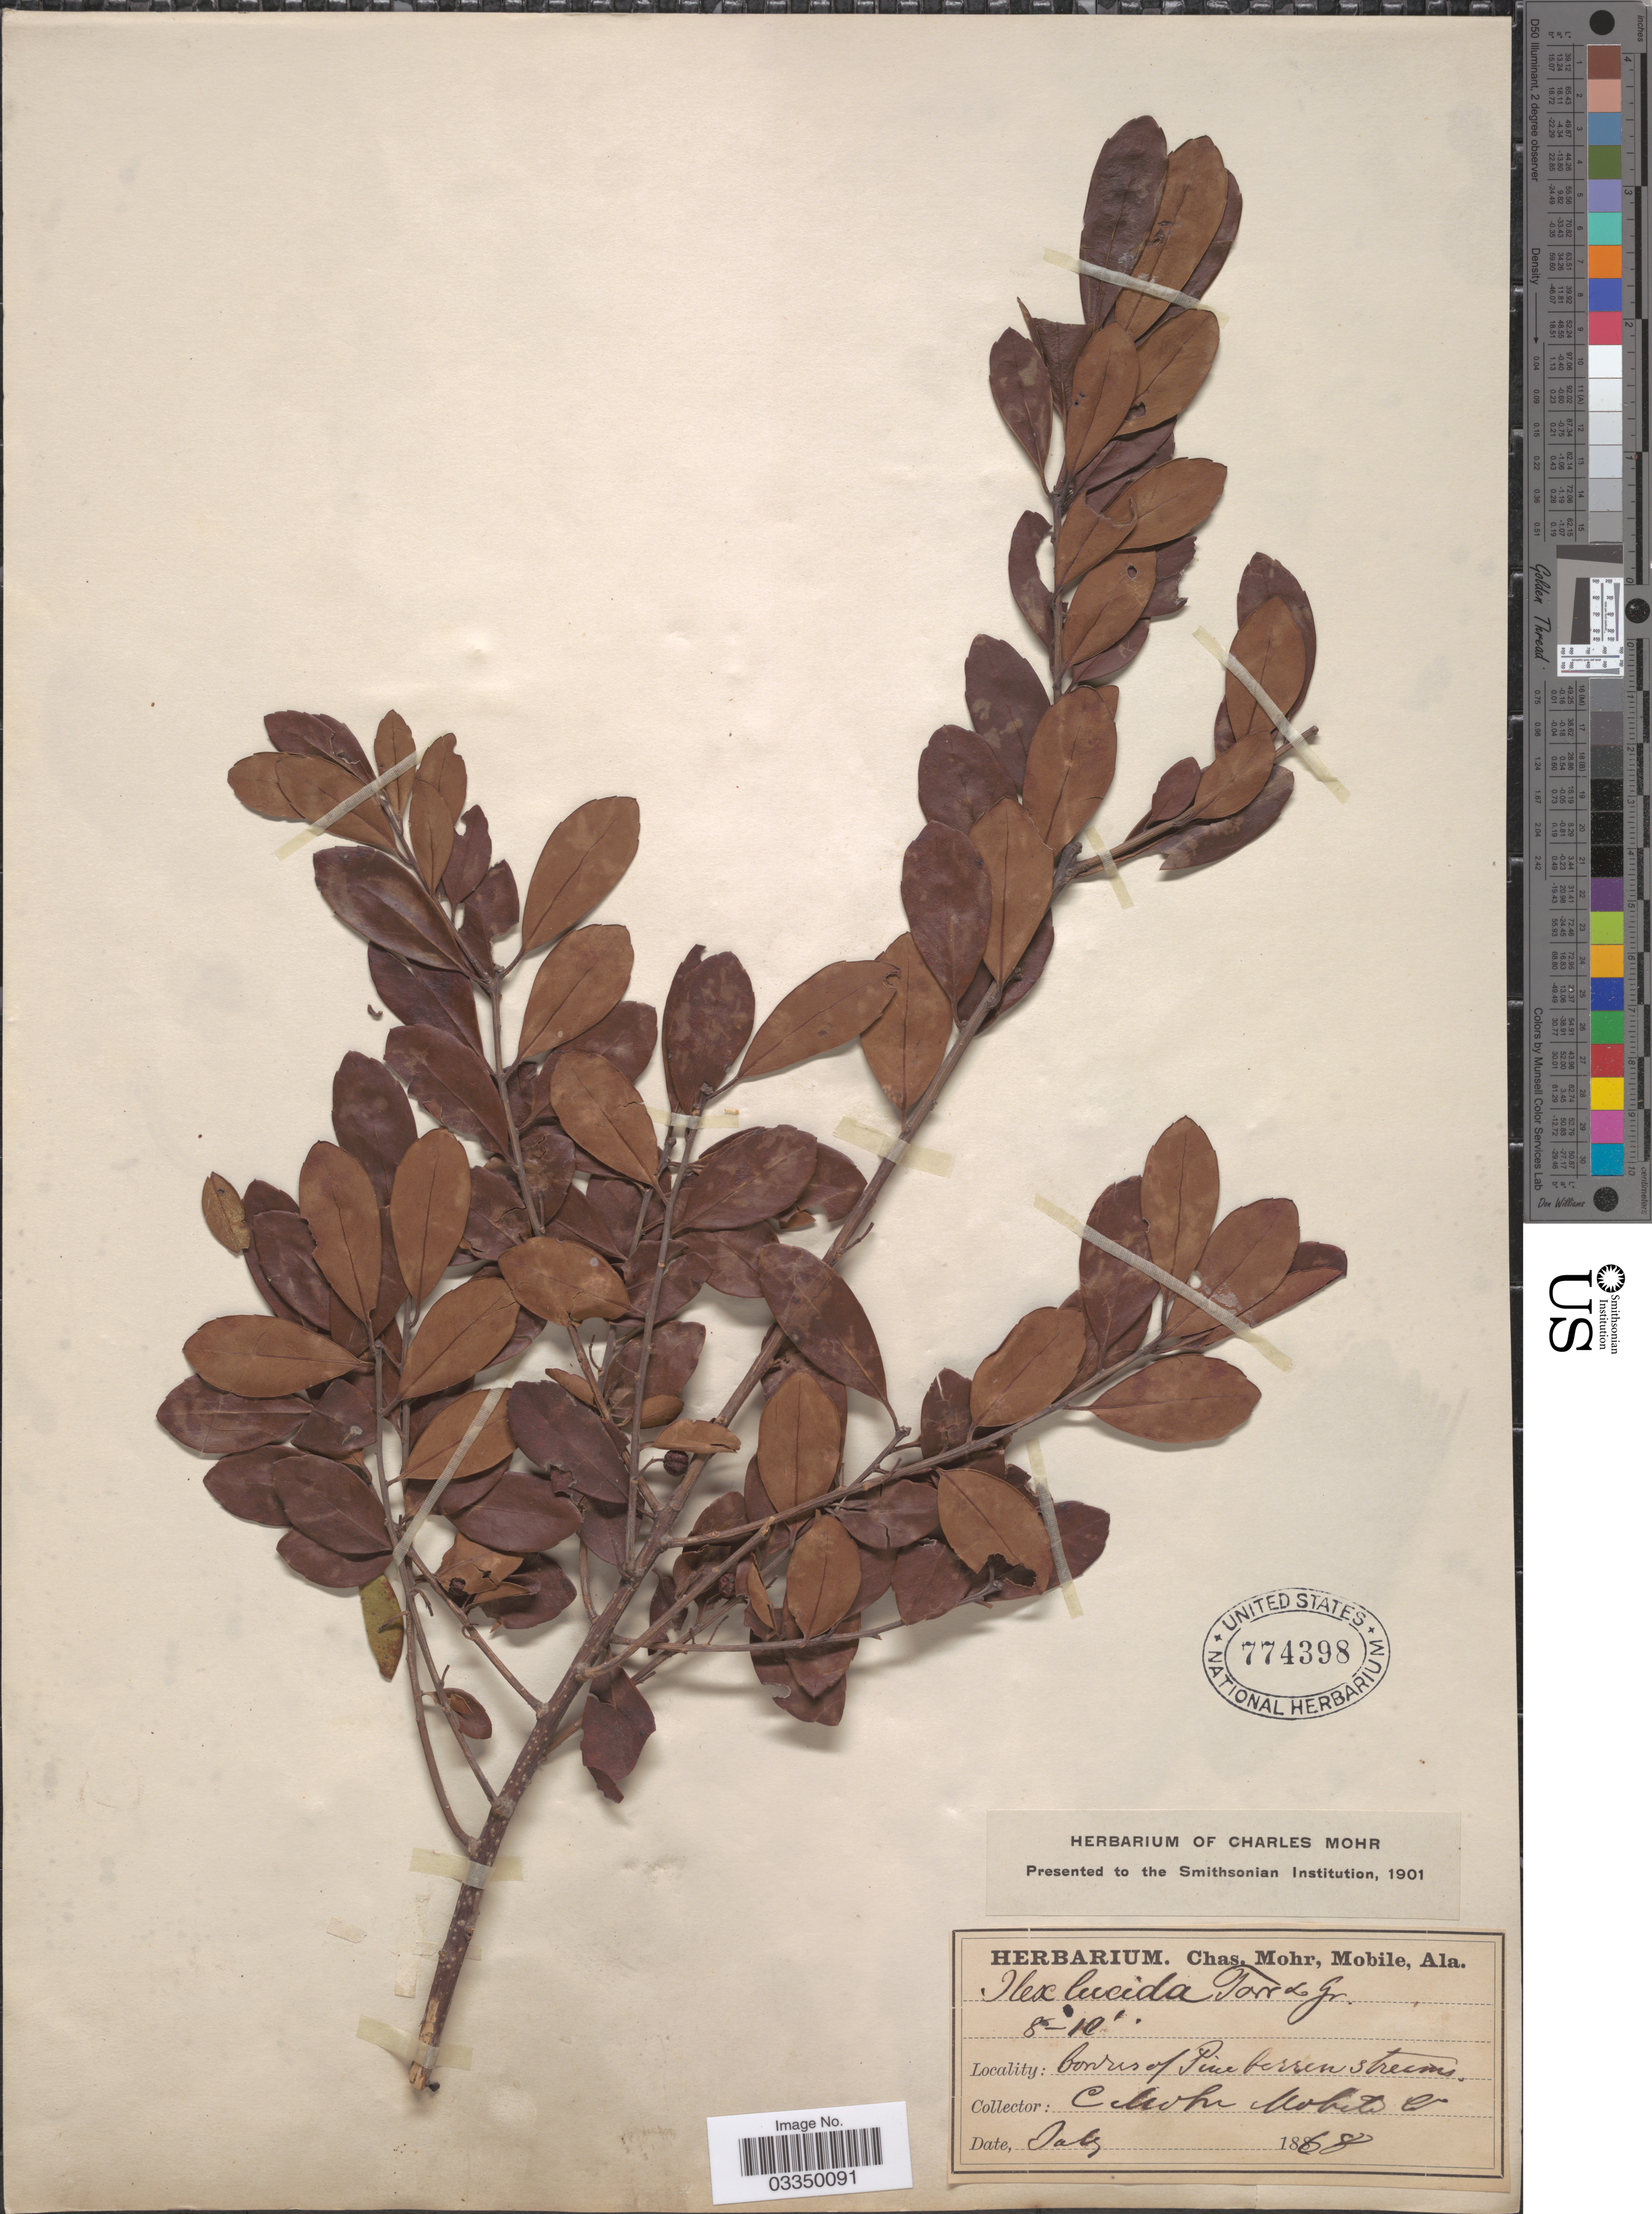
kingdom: Plantae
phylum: Tracheophyta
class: Magnoliopsida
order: Aquifoliales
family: Aquifoliaceae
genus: Ilex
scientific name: Ilex lucida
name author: Torr. & A. Gray ex S. Watson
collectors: C. Mohr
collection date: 1868-07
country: United States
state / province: Alabama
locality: mobile Co.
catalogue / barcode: US 774398